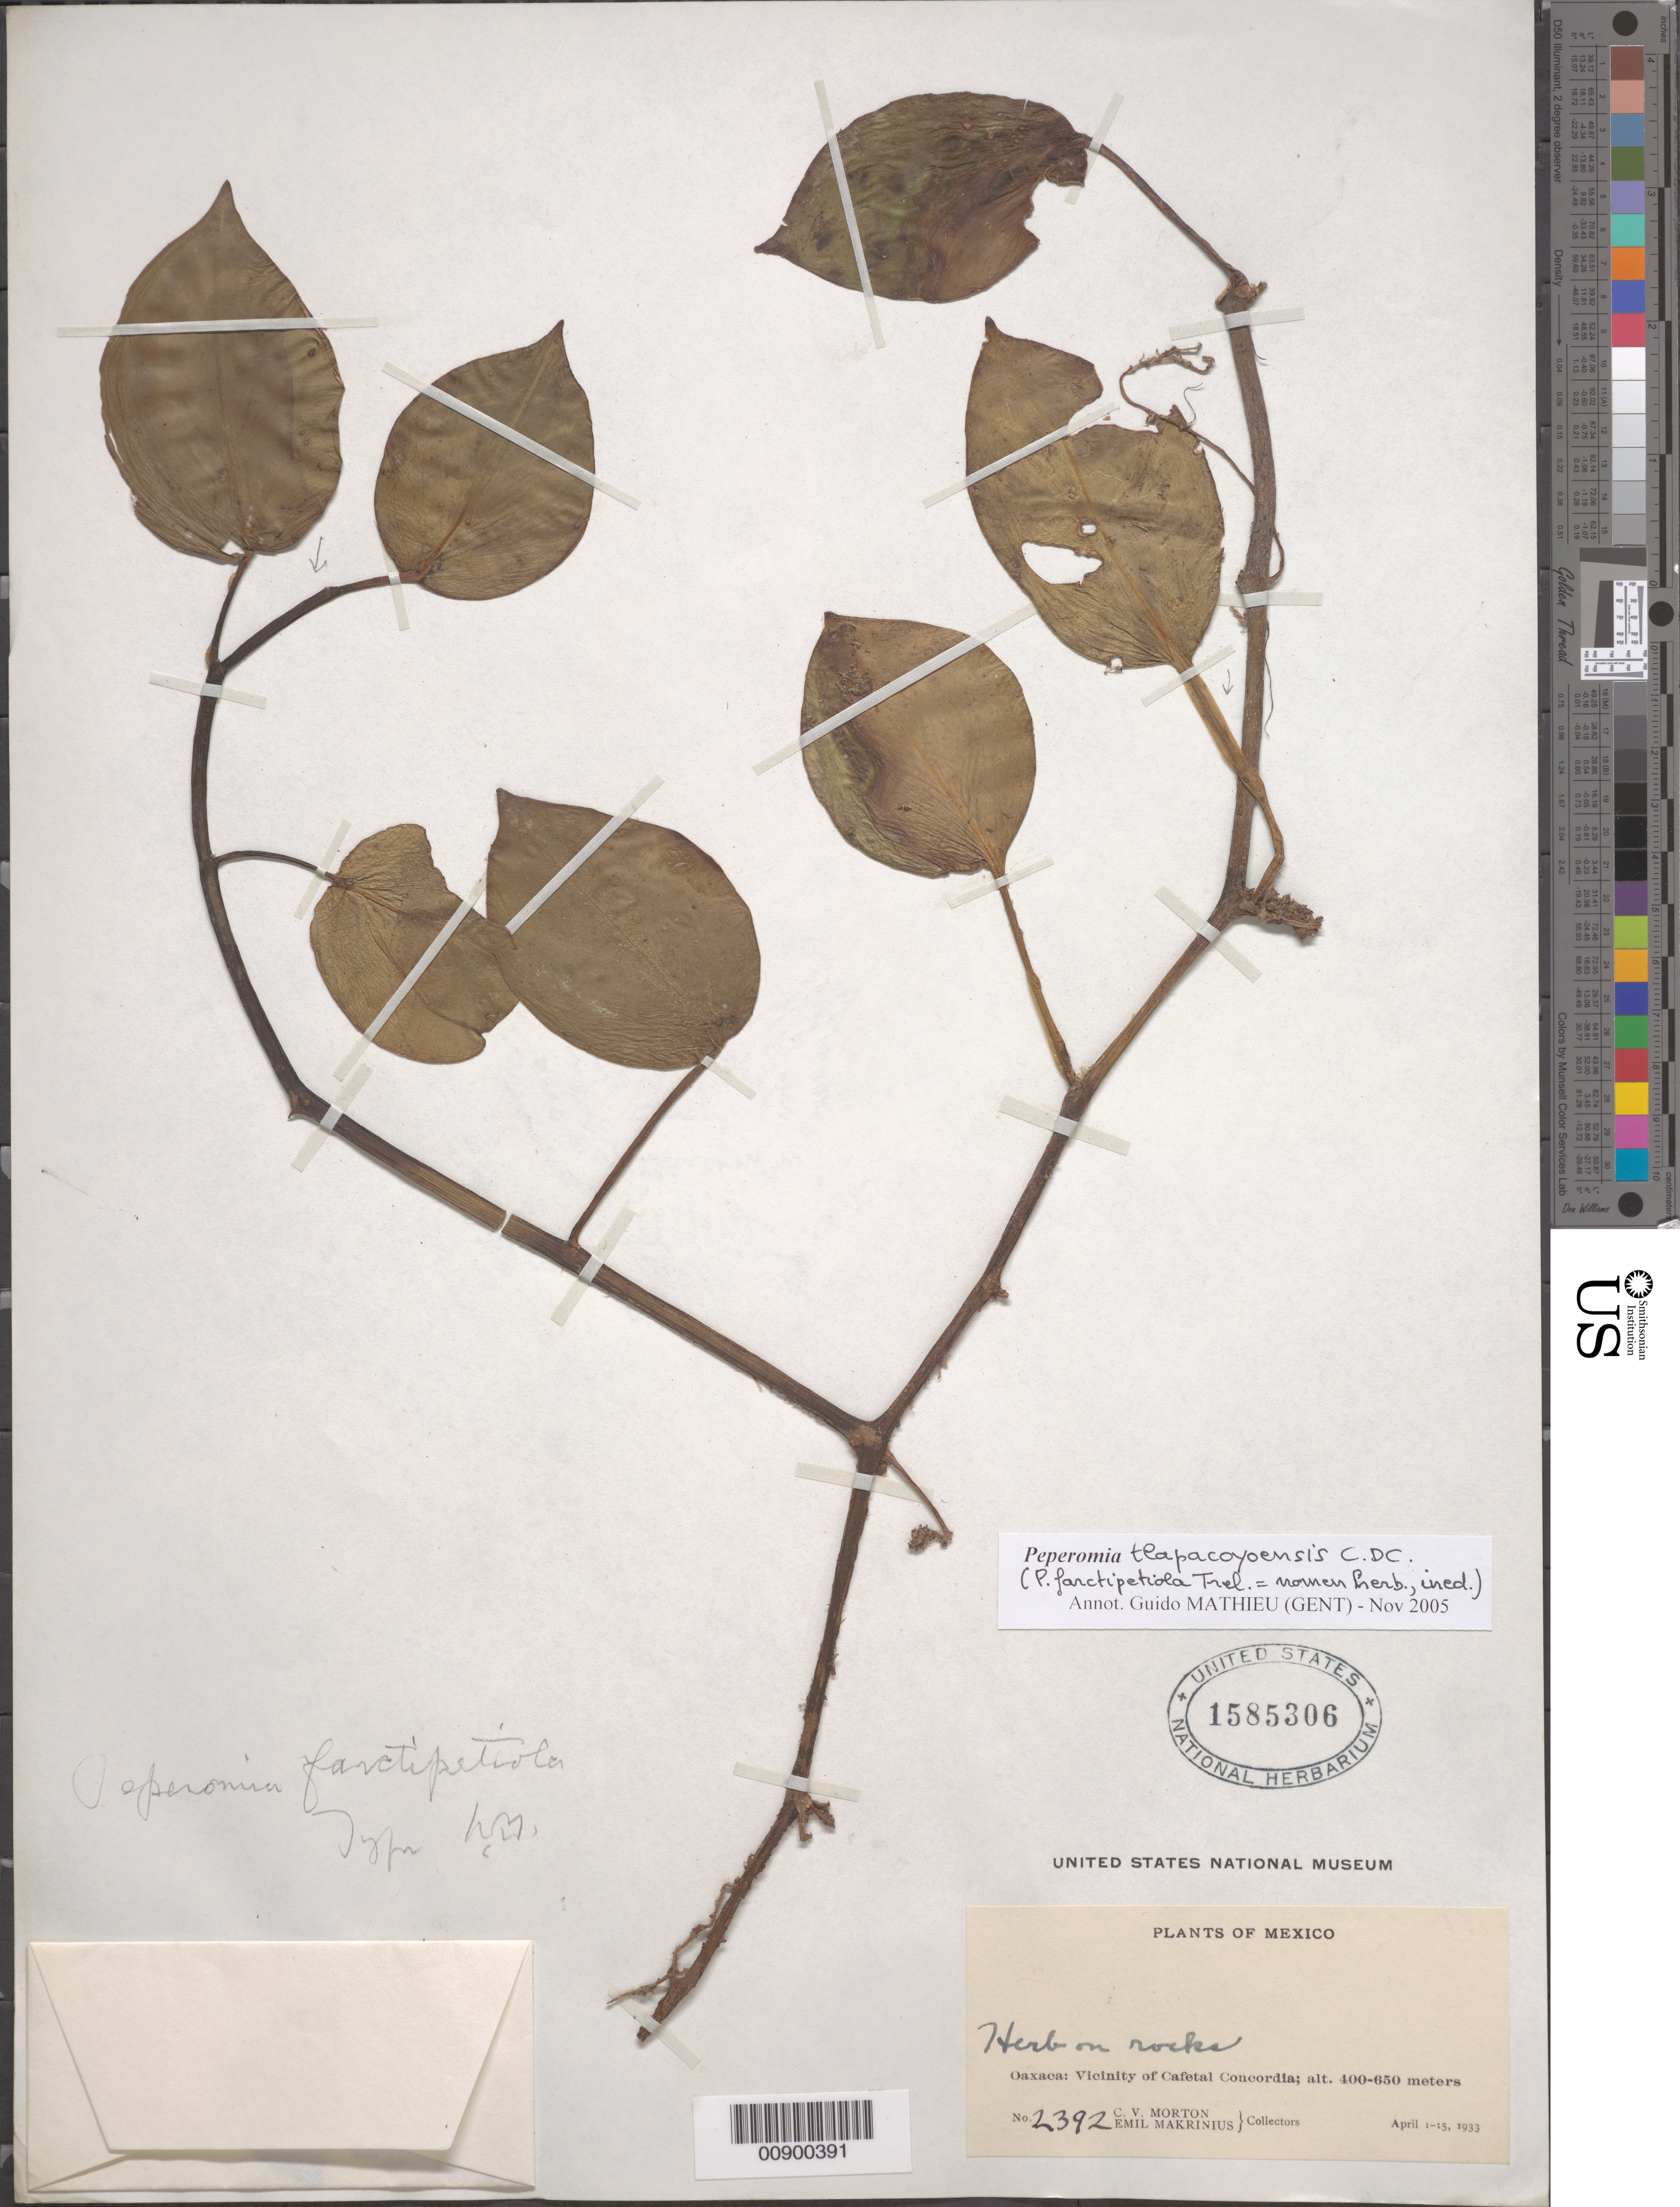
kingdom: Plantae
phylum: Tracheophyta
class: Magnoliopsida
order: Piperales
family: Piperaceae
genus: Peperomia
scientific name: Peperomia tlapacoyensis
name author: C. DC.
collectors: C. V. Morton & E. Makrinius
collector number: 2392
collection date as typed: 01 Apr 1933 to 15 Apr 1933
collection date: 1933-04-01/1933-04-15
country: Mexico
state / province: Oaxaca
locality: Oaxaca: Vicinity of Cafetal Concordia.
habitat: Herb on rocks.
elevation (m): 650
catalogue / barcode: US 1585306